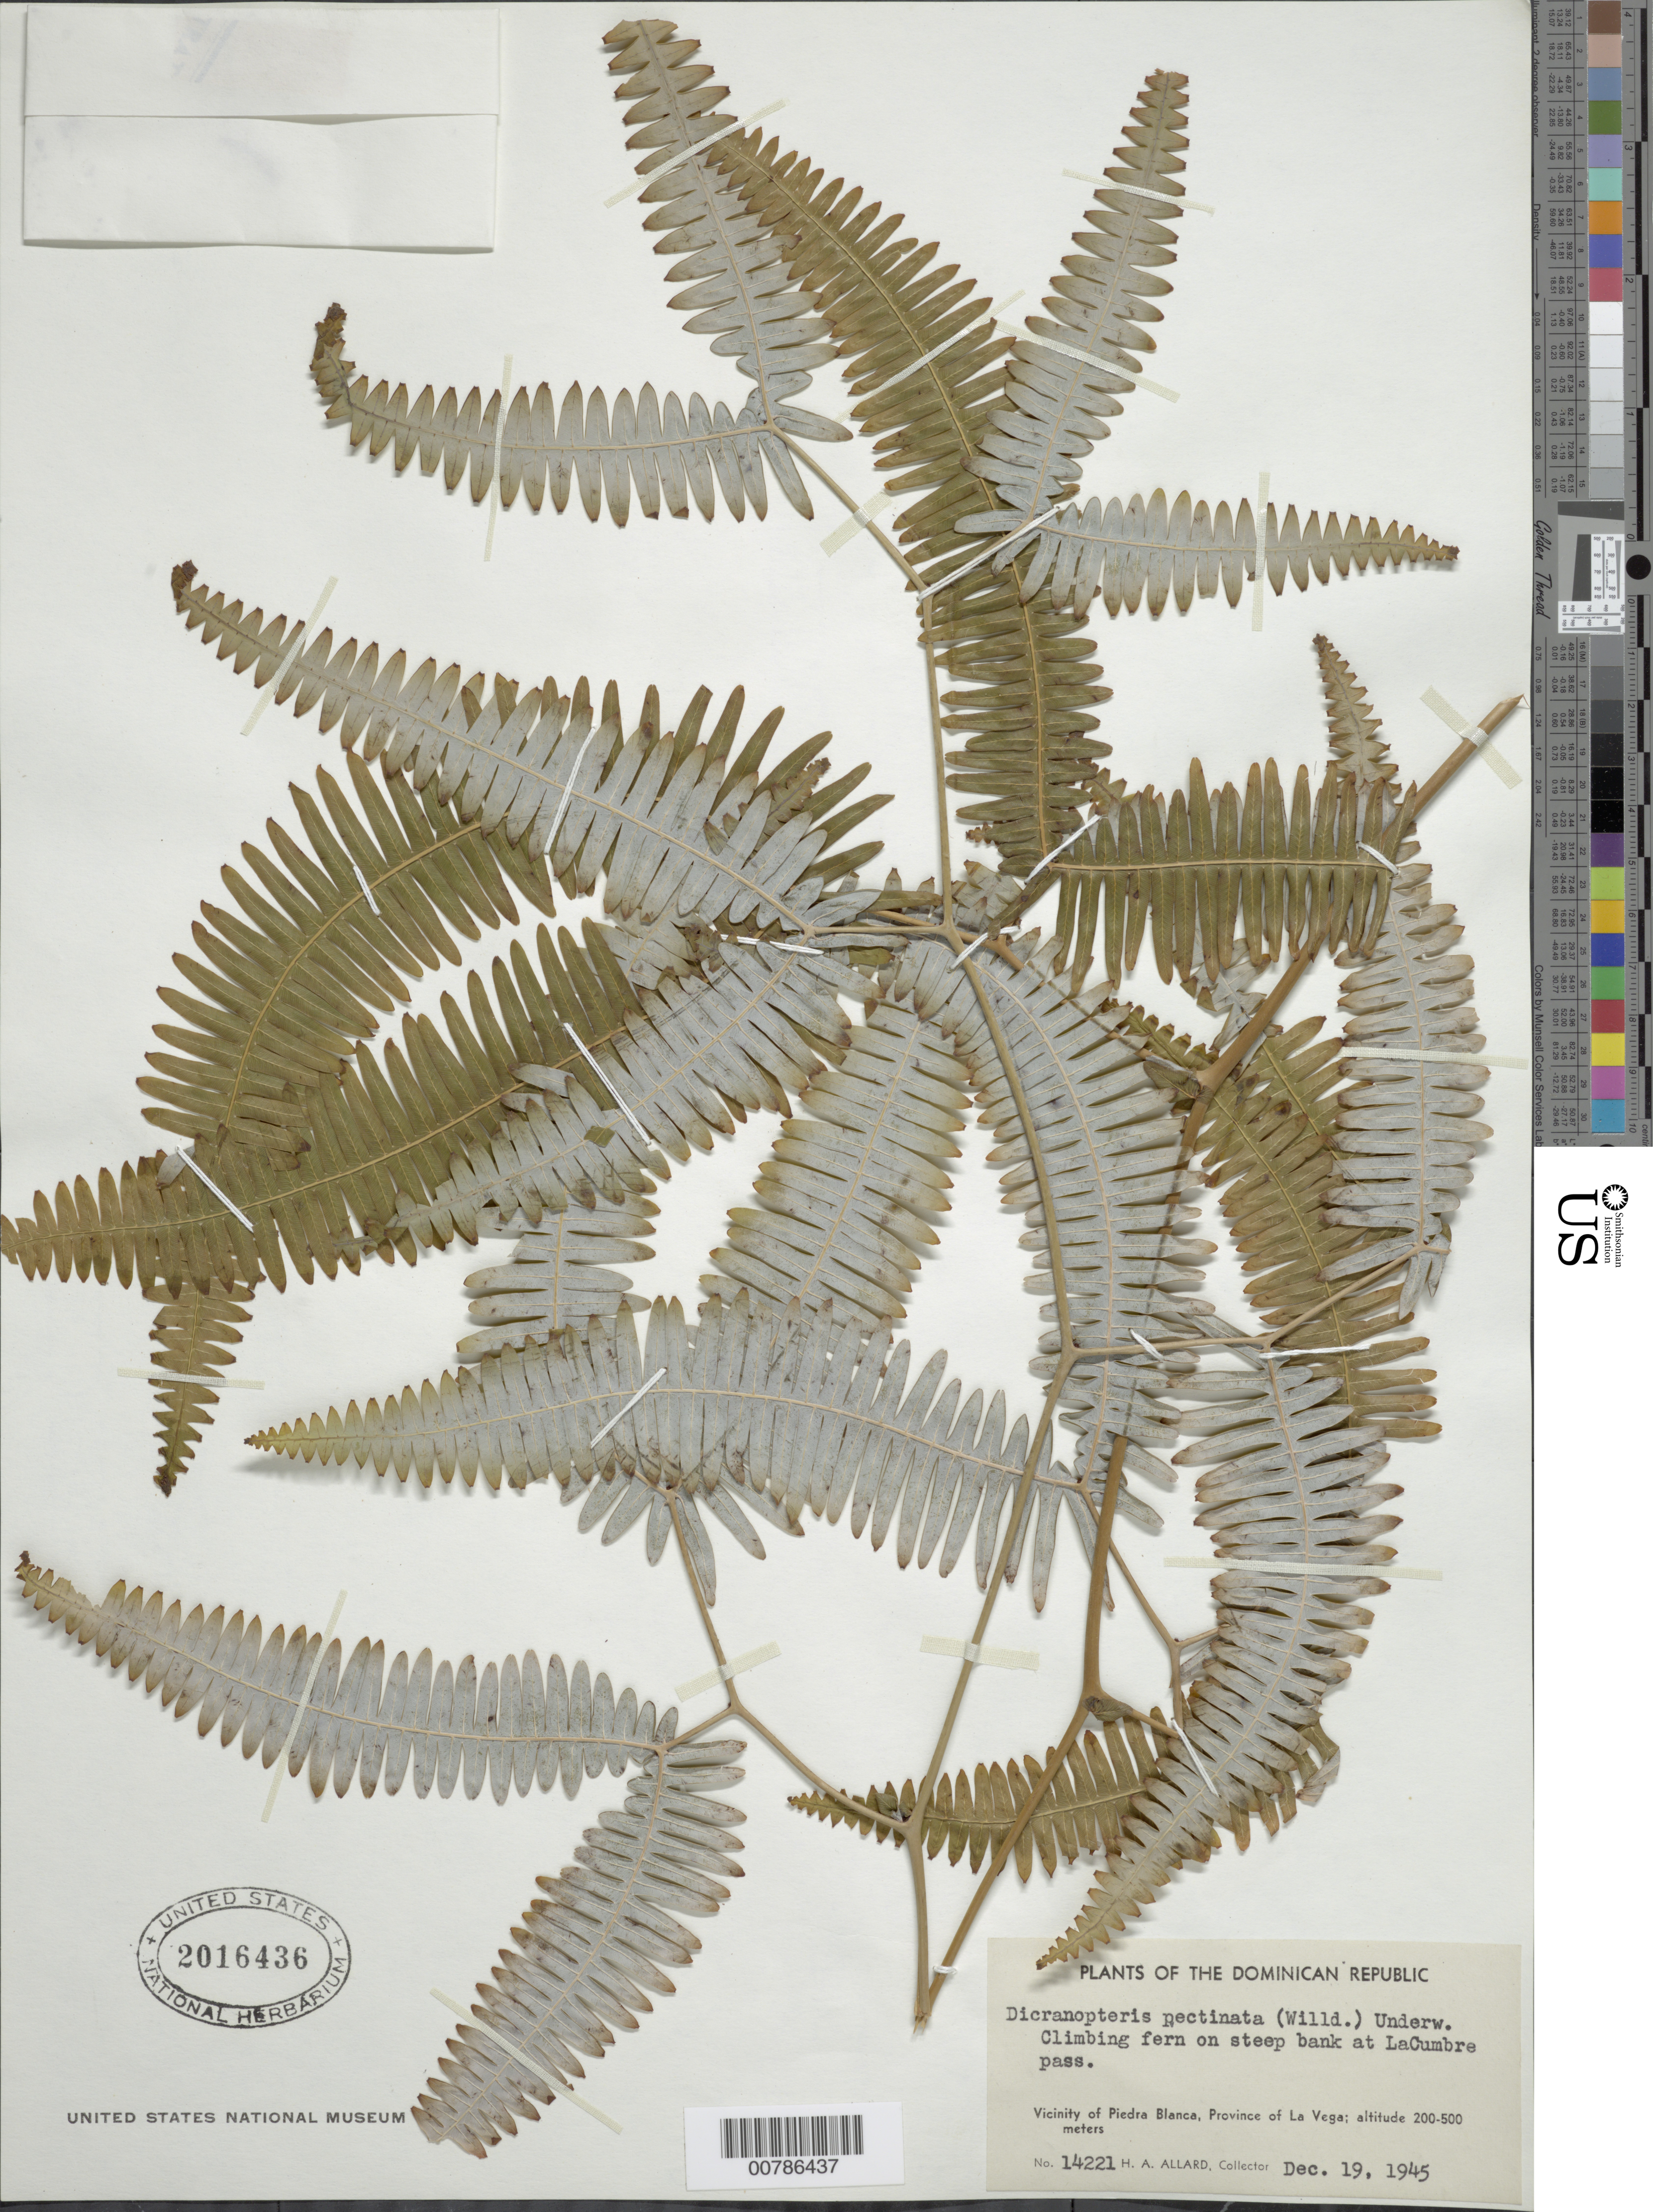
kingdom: Plantae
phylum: Tracheophyta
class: Polypodiopsida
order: Gleicheniales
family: Gleicheniaceae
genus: Gleichenella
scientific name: Gleichenella pectinata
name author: (Willd.) Ching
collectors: H. A. Allard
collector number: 14221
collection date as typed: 19 Dec 1945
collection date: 1945-12-19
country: Dominican Republic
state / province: La Vega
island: Hispaniola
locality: Piedra Blanca vicinity, La Cumbre Pass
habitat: On steep bank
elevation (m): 200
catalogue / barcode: US 2016436